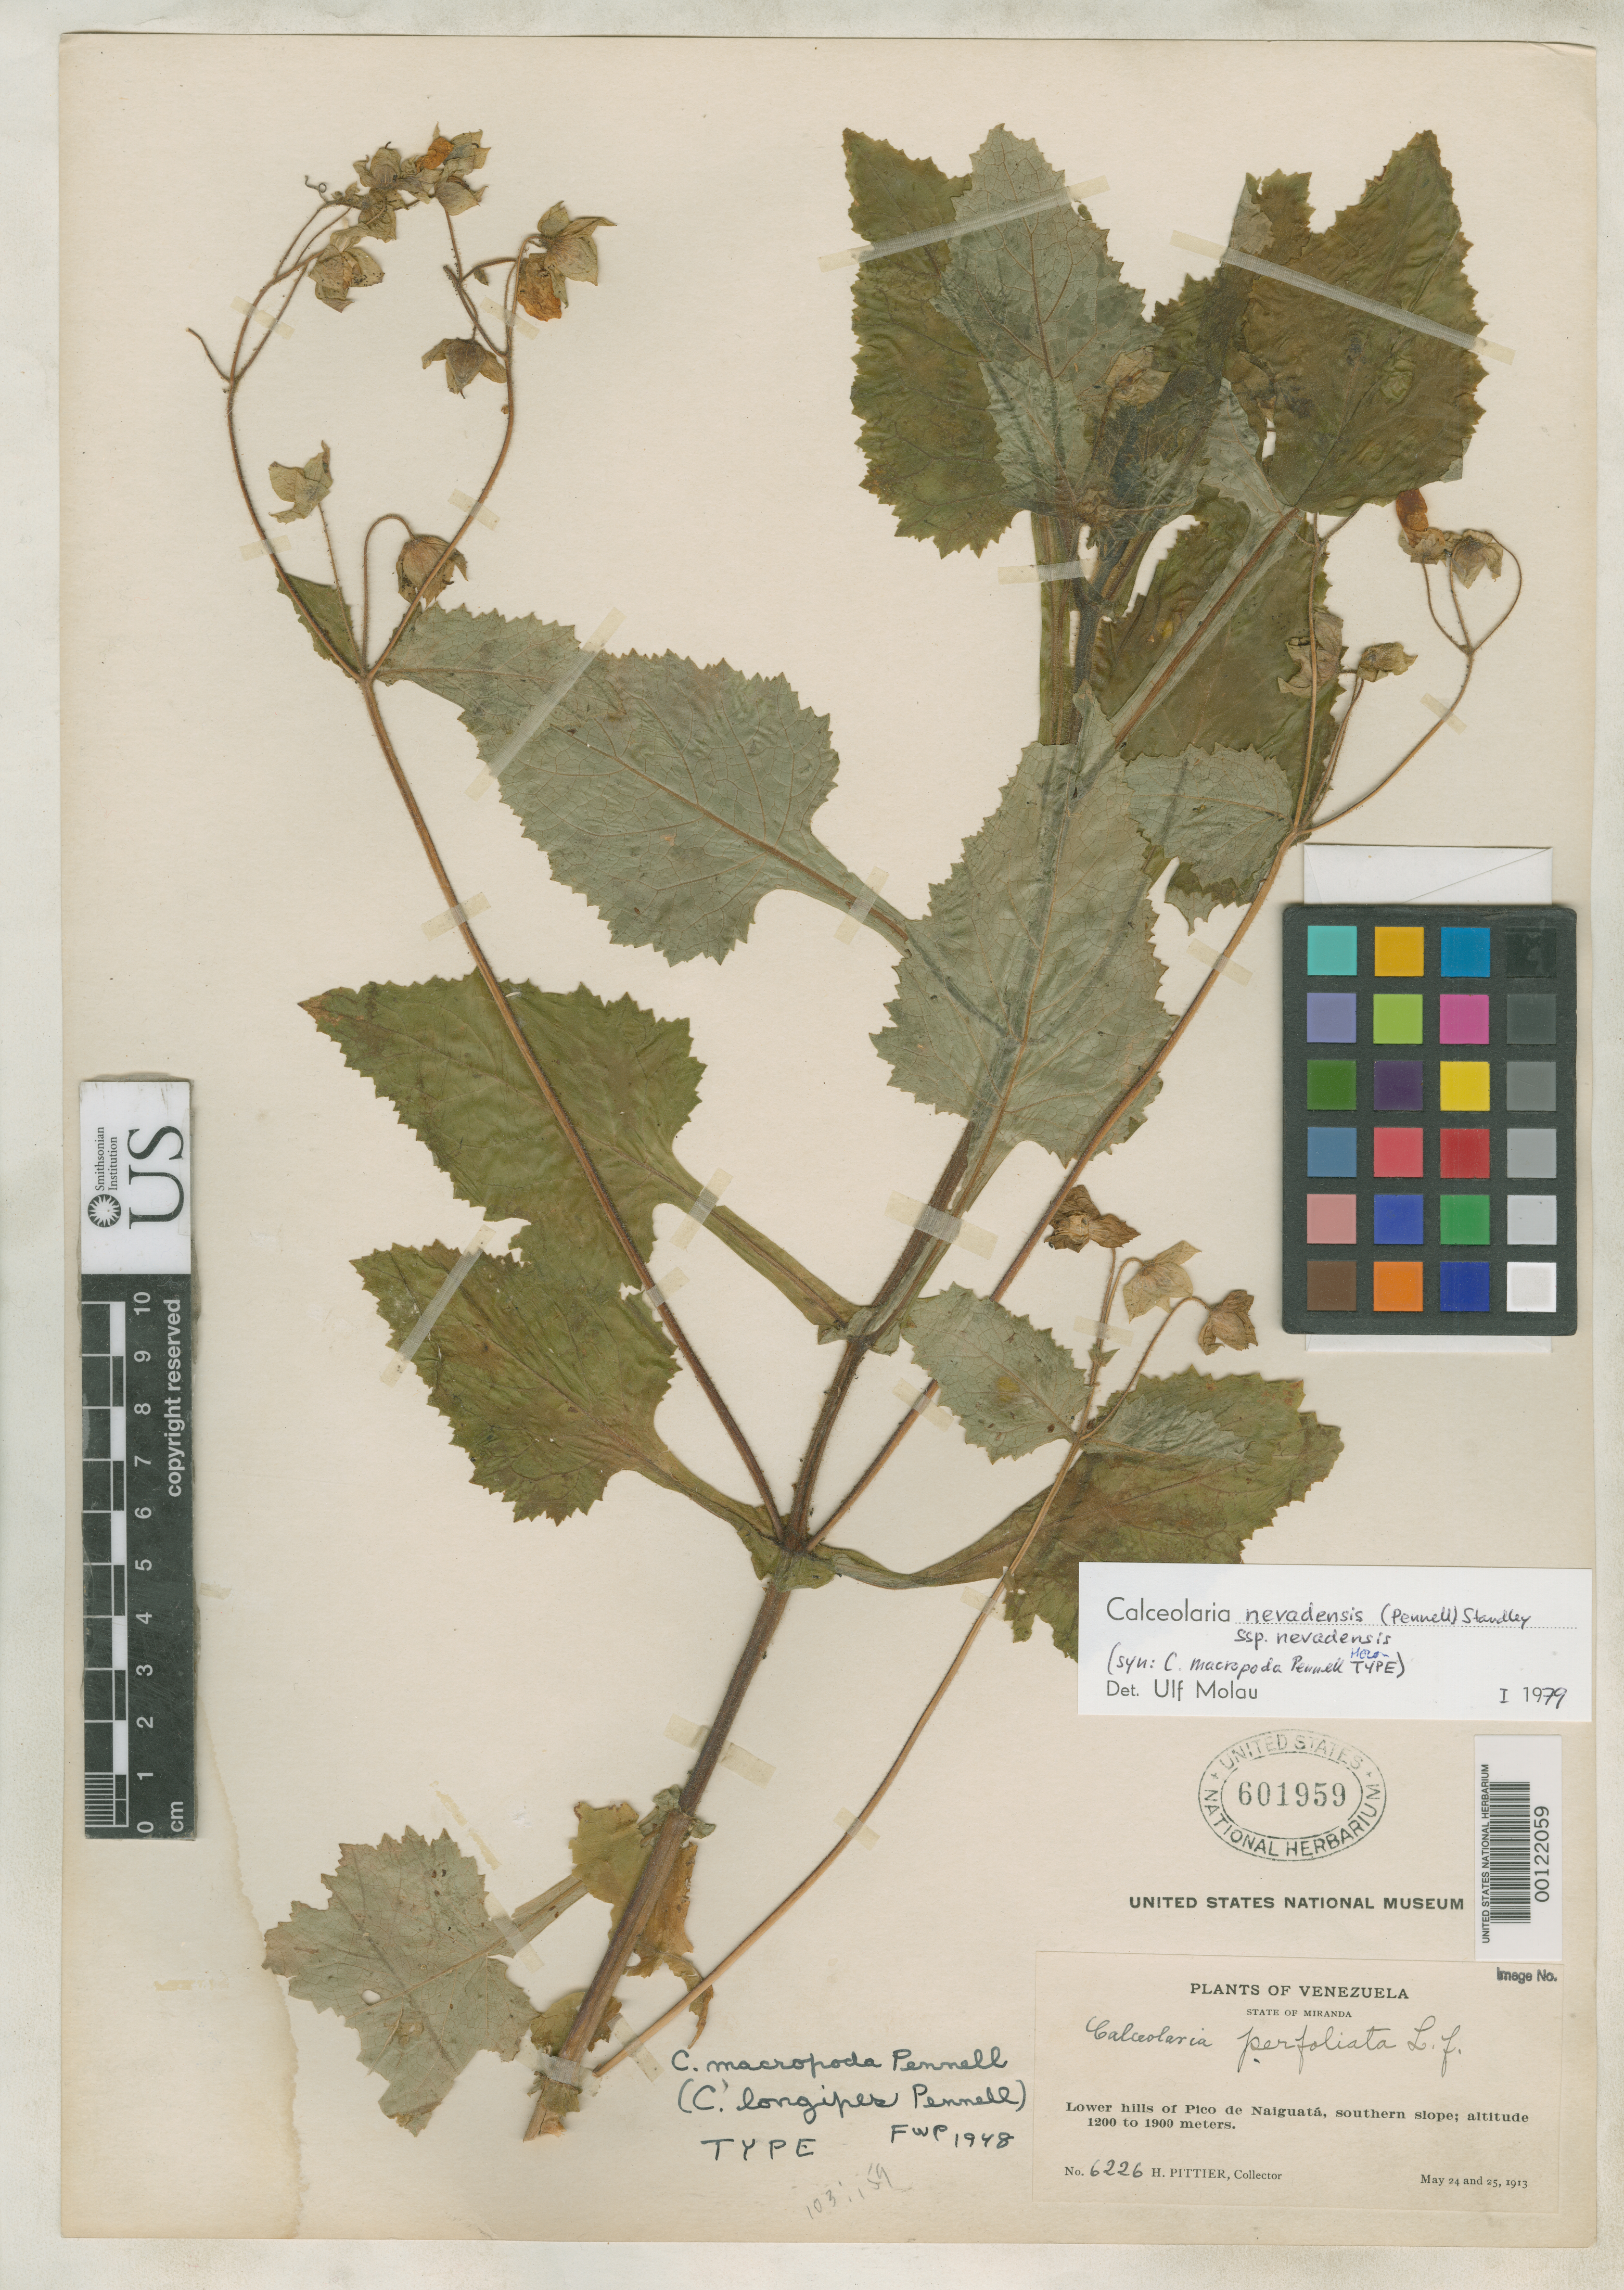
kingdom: Plantae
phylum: Tracheophyta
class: Magnoliopsida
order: Lamiales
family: Calceolariaceae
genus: Calceolaria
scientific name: Calceolaria macropoda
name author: Pennell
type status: Holotype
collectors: H. F. Pittier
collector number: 6226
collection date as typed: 24 May 1913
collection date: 1913-05-24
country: Venezuela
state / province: Miranda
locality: Pico de Uaiguata.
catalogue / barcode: US 601959